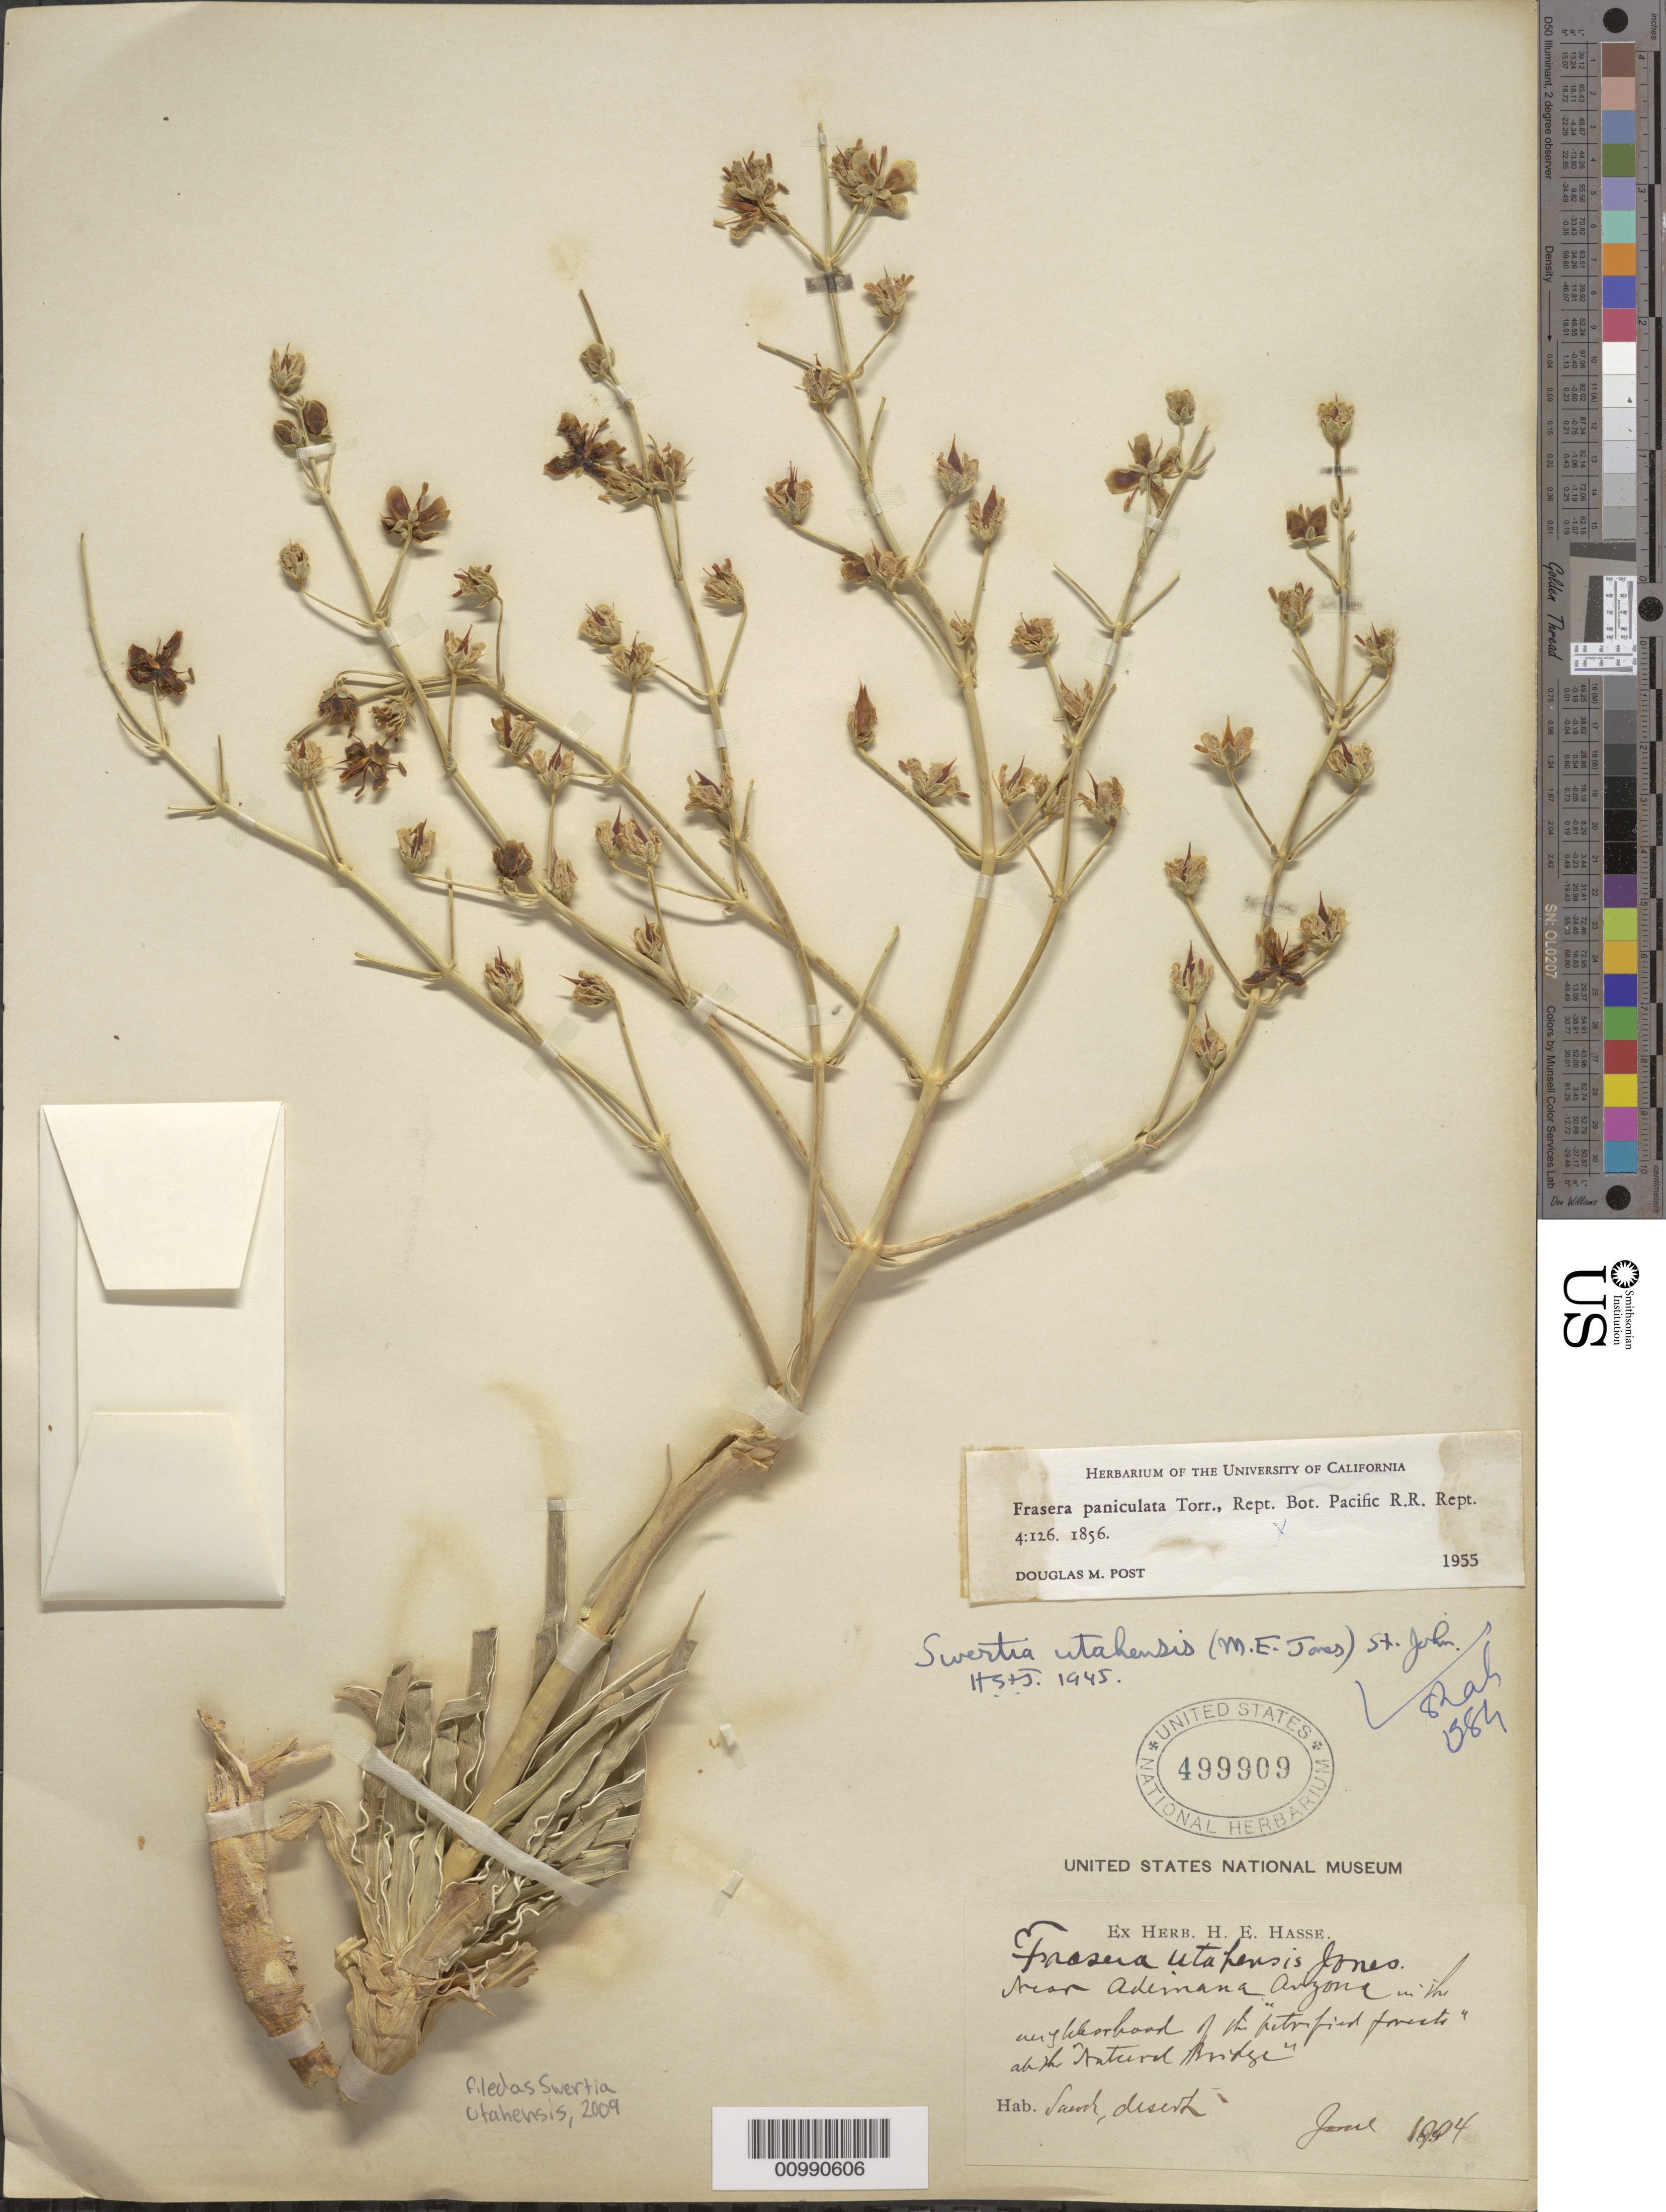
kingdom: Plantae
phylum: Tracheophyta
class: Magnoliopsida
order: Gentianales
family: Gentianaceae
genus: Swertia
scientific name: Swertia utahensis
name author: (M.E. Jones) H. St. John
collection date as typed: Jun 1904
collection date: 1904-06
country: United States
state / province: Arizona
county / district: Apache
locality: Near Adamana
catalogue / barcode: US 499909